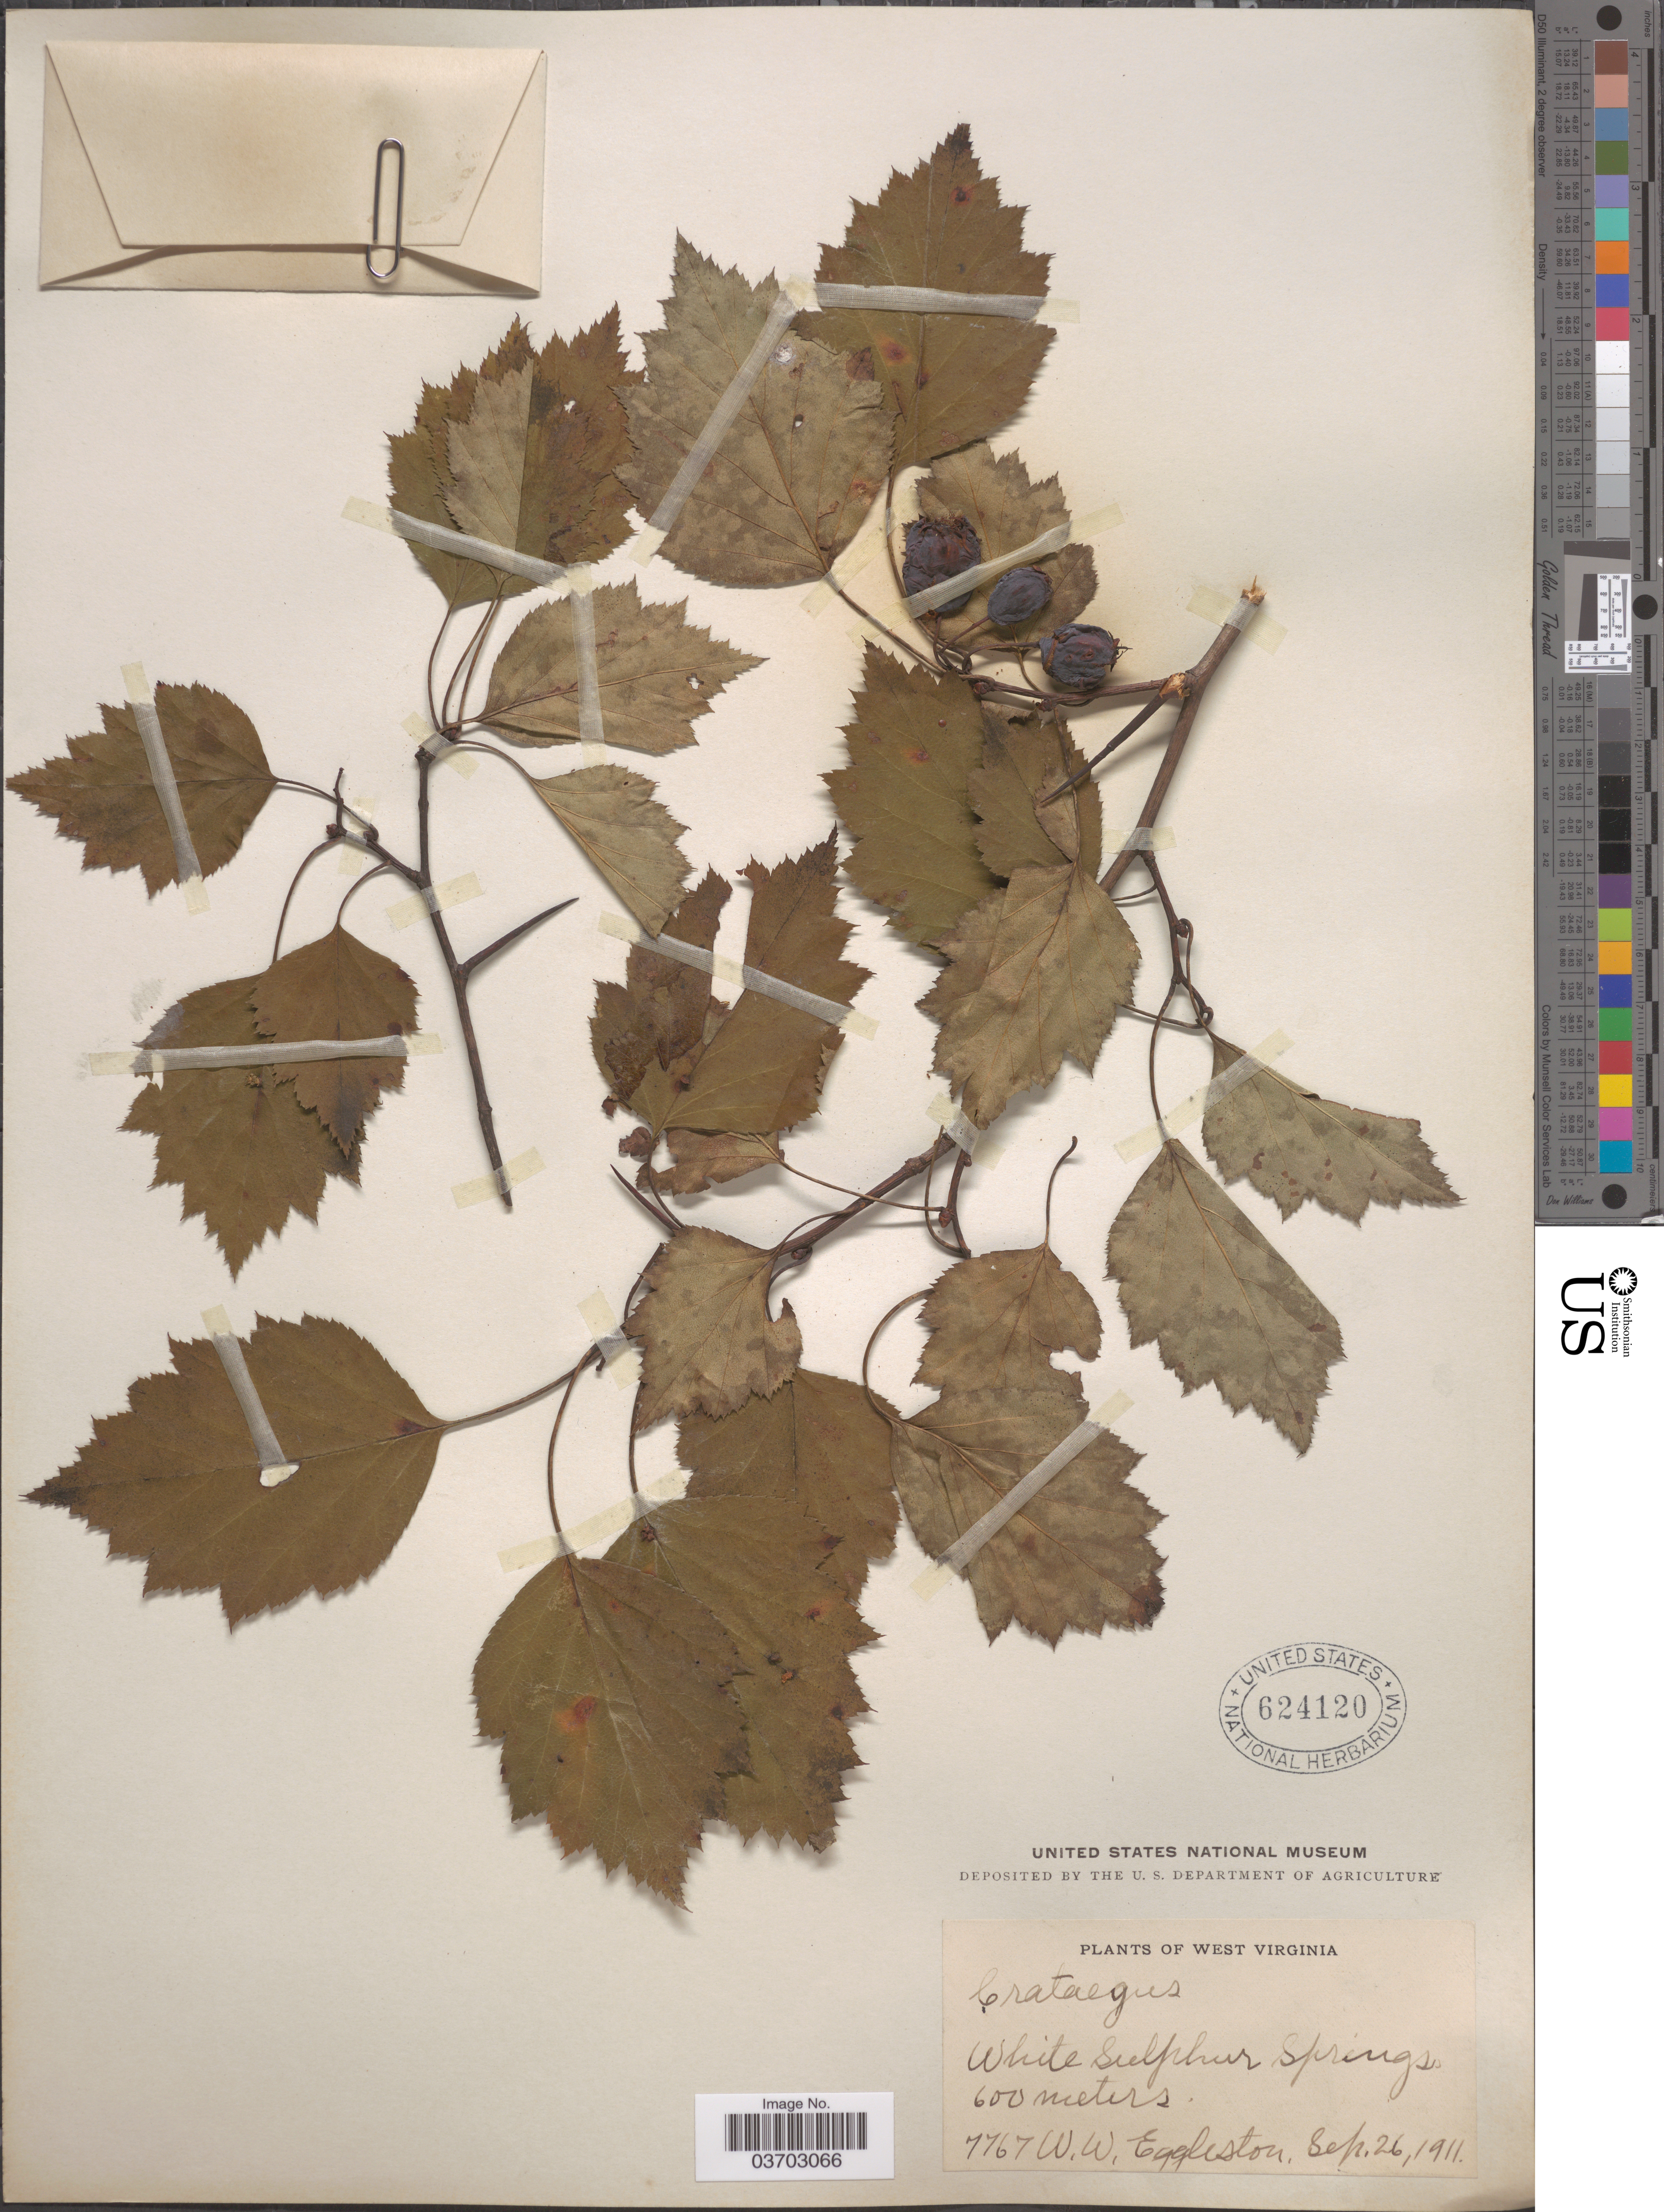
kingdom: Plantae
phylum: Tracheophyta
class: Magnoliopsida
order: Rosales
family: Rosaceae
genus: Crataegus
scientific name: Crataegus sp.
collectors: W. W. Eggleston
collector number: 7767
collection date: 1911-09-26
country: United States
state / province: West Virginia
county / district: Greenbrier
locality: White Sulphur Springs.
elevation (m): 600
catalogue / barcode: US 624120